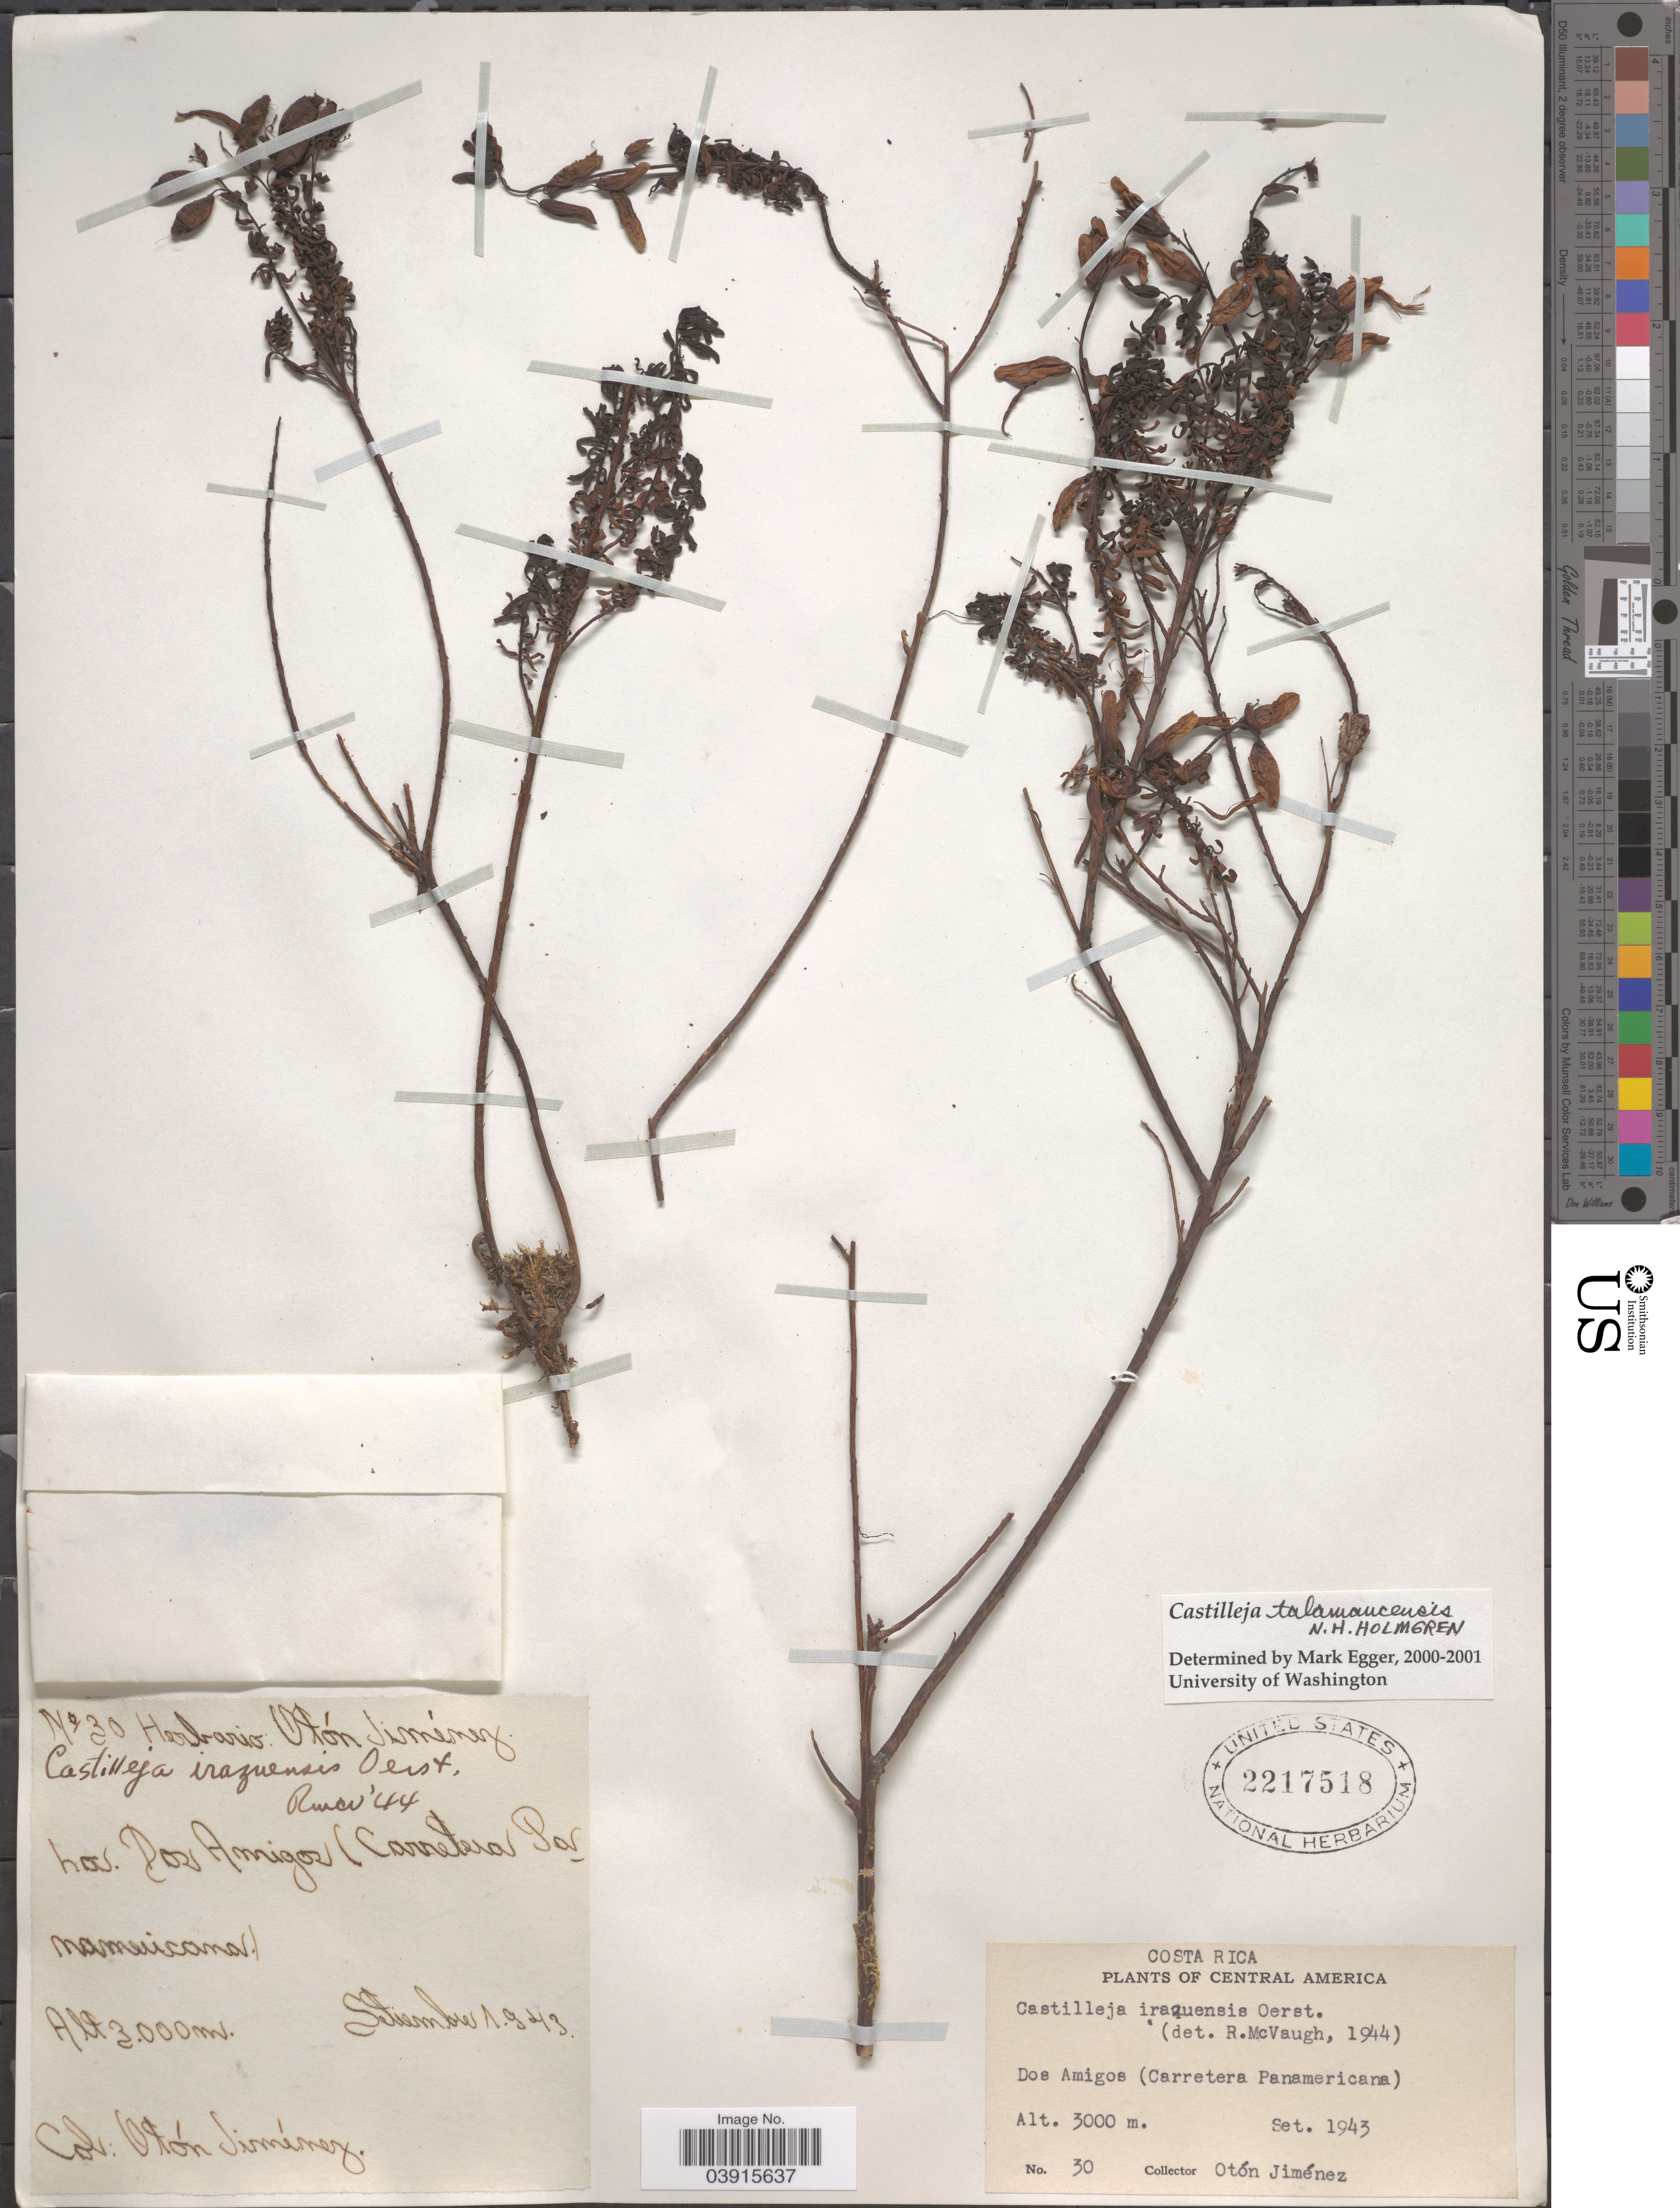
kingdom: Plantae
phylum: Tracheophyta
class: Magnoliopsida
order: Lamiales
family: Orobanchaceae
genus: Castilleja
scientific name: Castilleja talamancensis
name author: N.H. Holmgren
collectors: O. Jimenez L.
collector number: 30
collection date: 1943-09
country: Costa Rica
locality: Dos Amigos (Carretera Panamericana).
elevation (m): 3000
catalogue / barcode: US 2217518